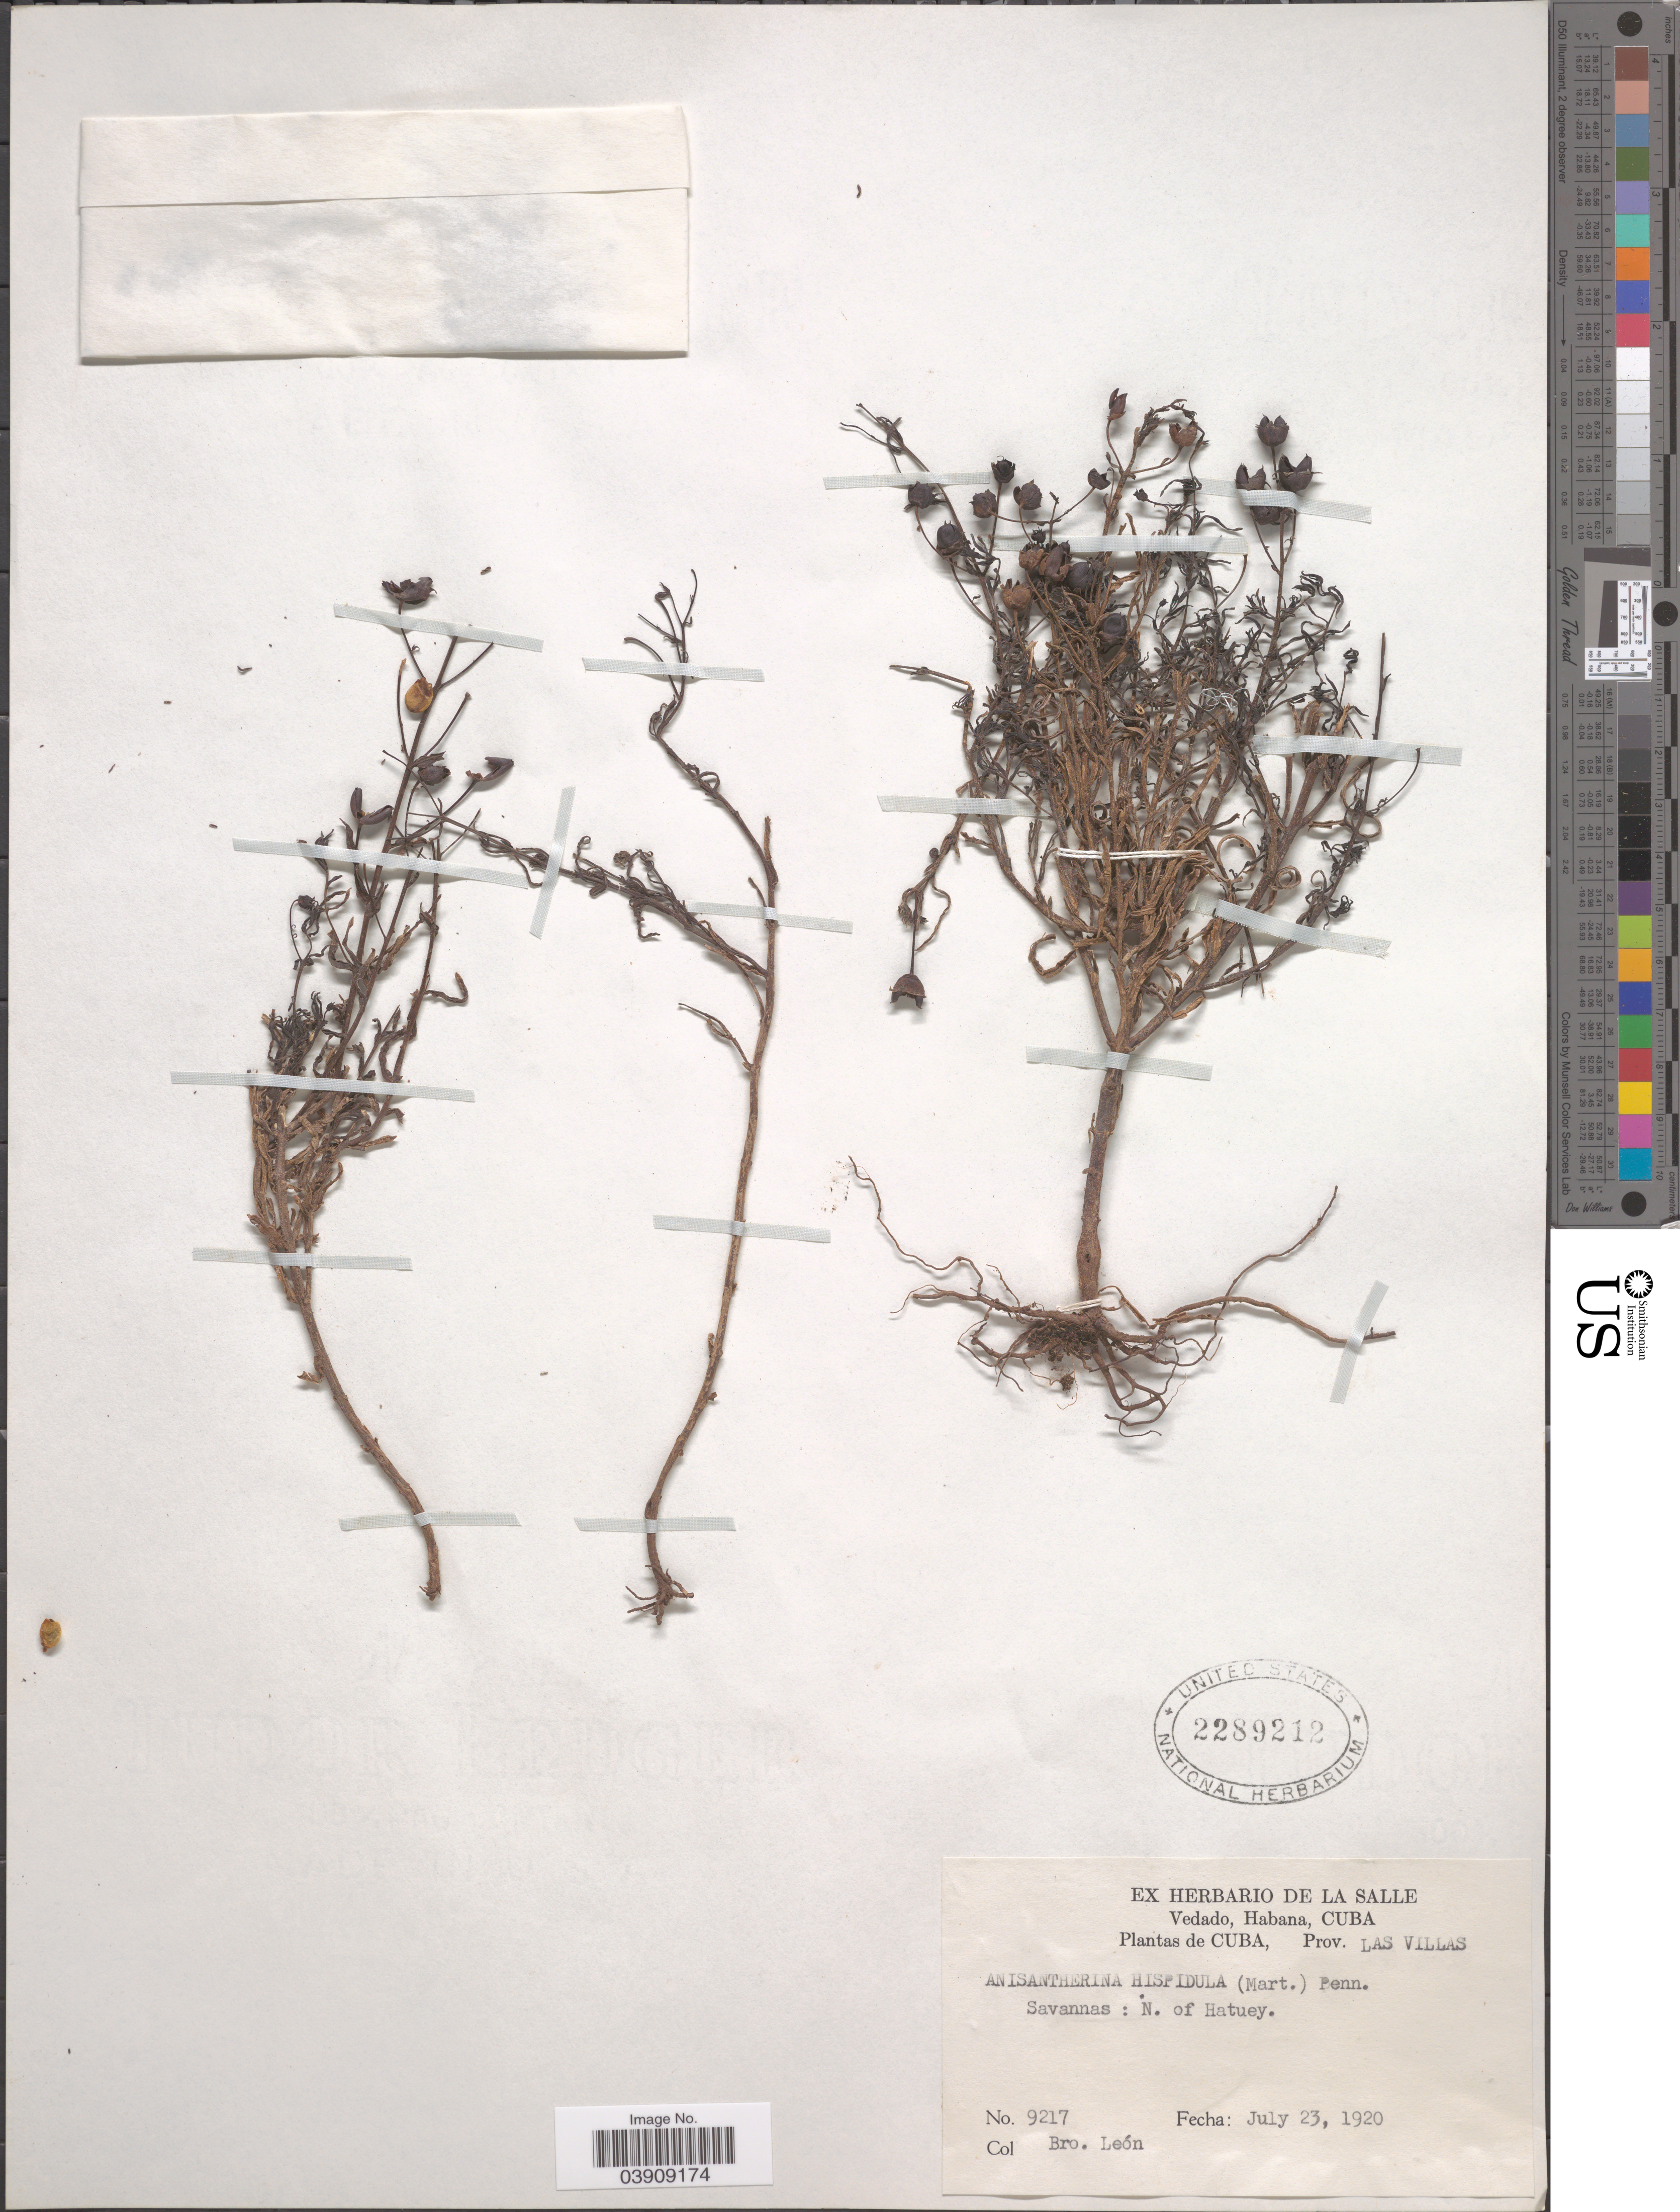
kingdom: Plantae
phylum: Tracheophyta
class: Magnoliopsida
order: Lamiales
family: Orobanchaceae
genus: Anisantherina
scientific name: Anisantherina hispidula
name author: (Mart.) Pennell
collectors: Bro. León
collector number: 9217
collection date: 1920-07-23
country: Cuba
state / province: Las Villas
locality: Savannas: N. of Hatuey.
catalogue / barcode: US 2289212